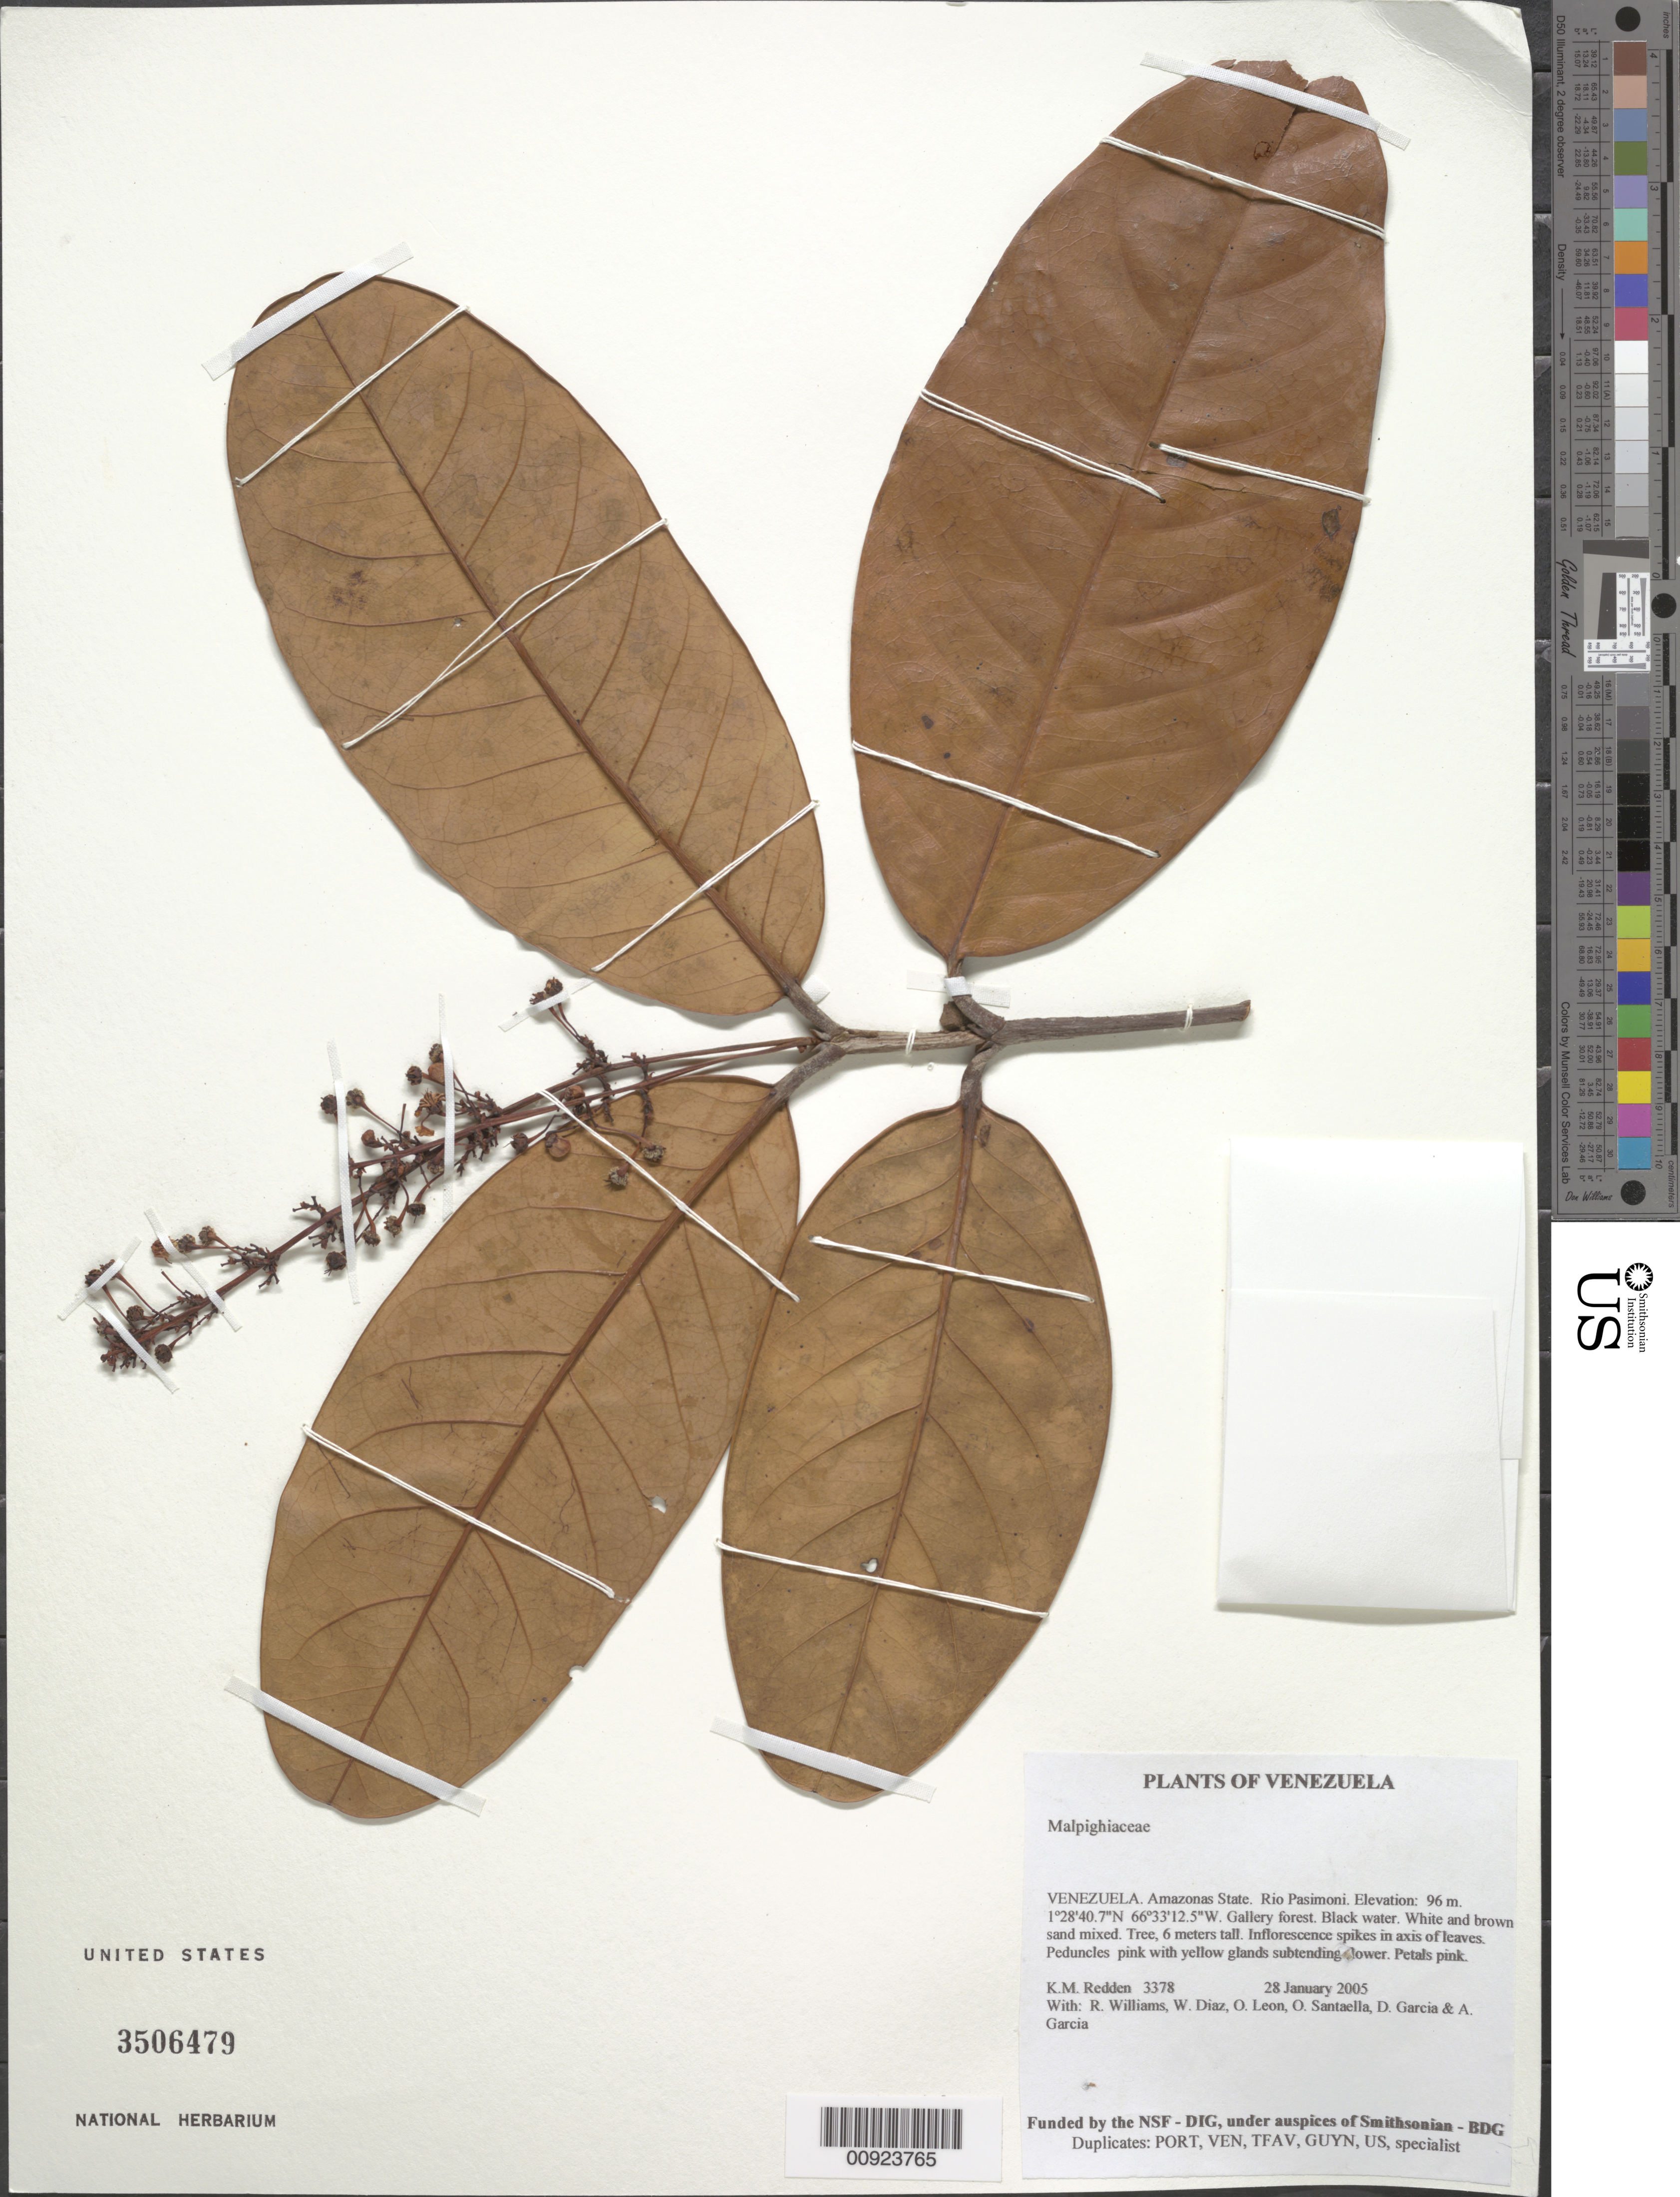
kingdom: Plantae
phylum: Tracheophyta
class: Magnoliopsida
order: Malpighiales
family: Malpighiaceae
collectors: K. M. Redden, R. Williams, W. Díaz P., O. León, O. Santaella, D. Garcia & A. Garcia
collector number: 3378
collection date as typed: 28 January 2005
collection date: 2005-01-28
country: Venezuela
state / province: Amazonas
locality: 06 - Rio Pasimoni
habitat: Gallery forest. Black water. White and brown sand mixed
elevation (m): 96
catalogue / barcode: US 3506479